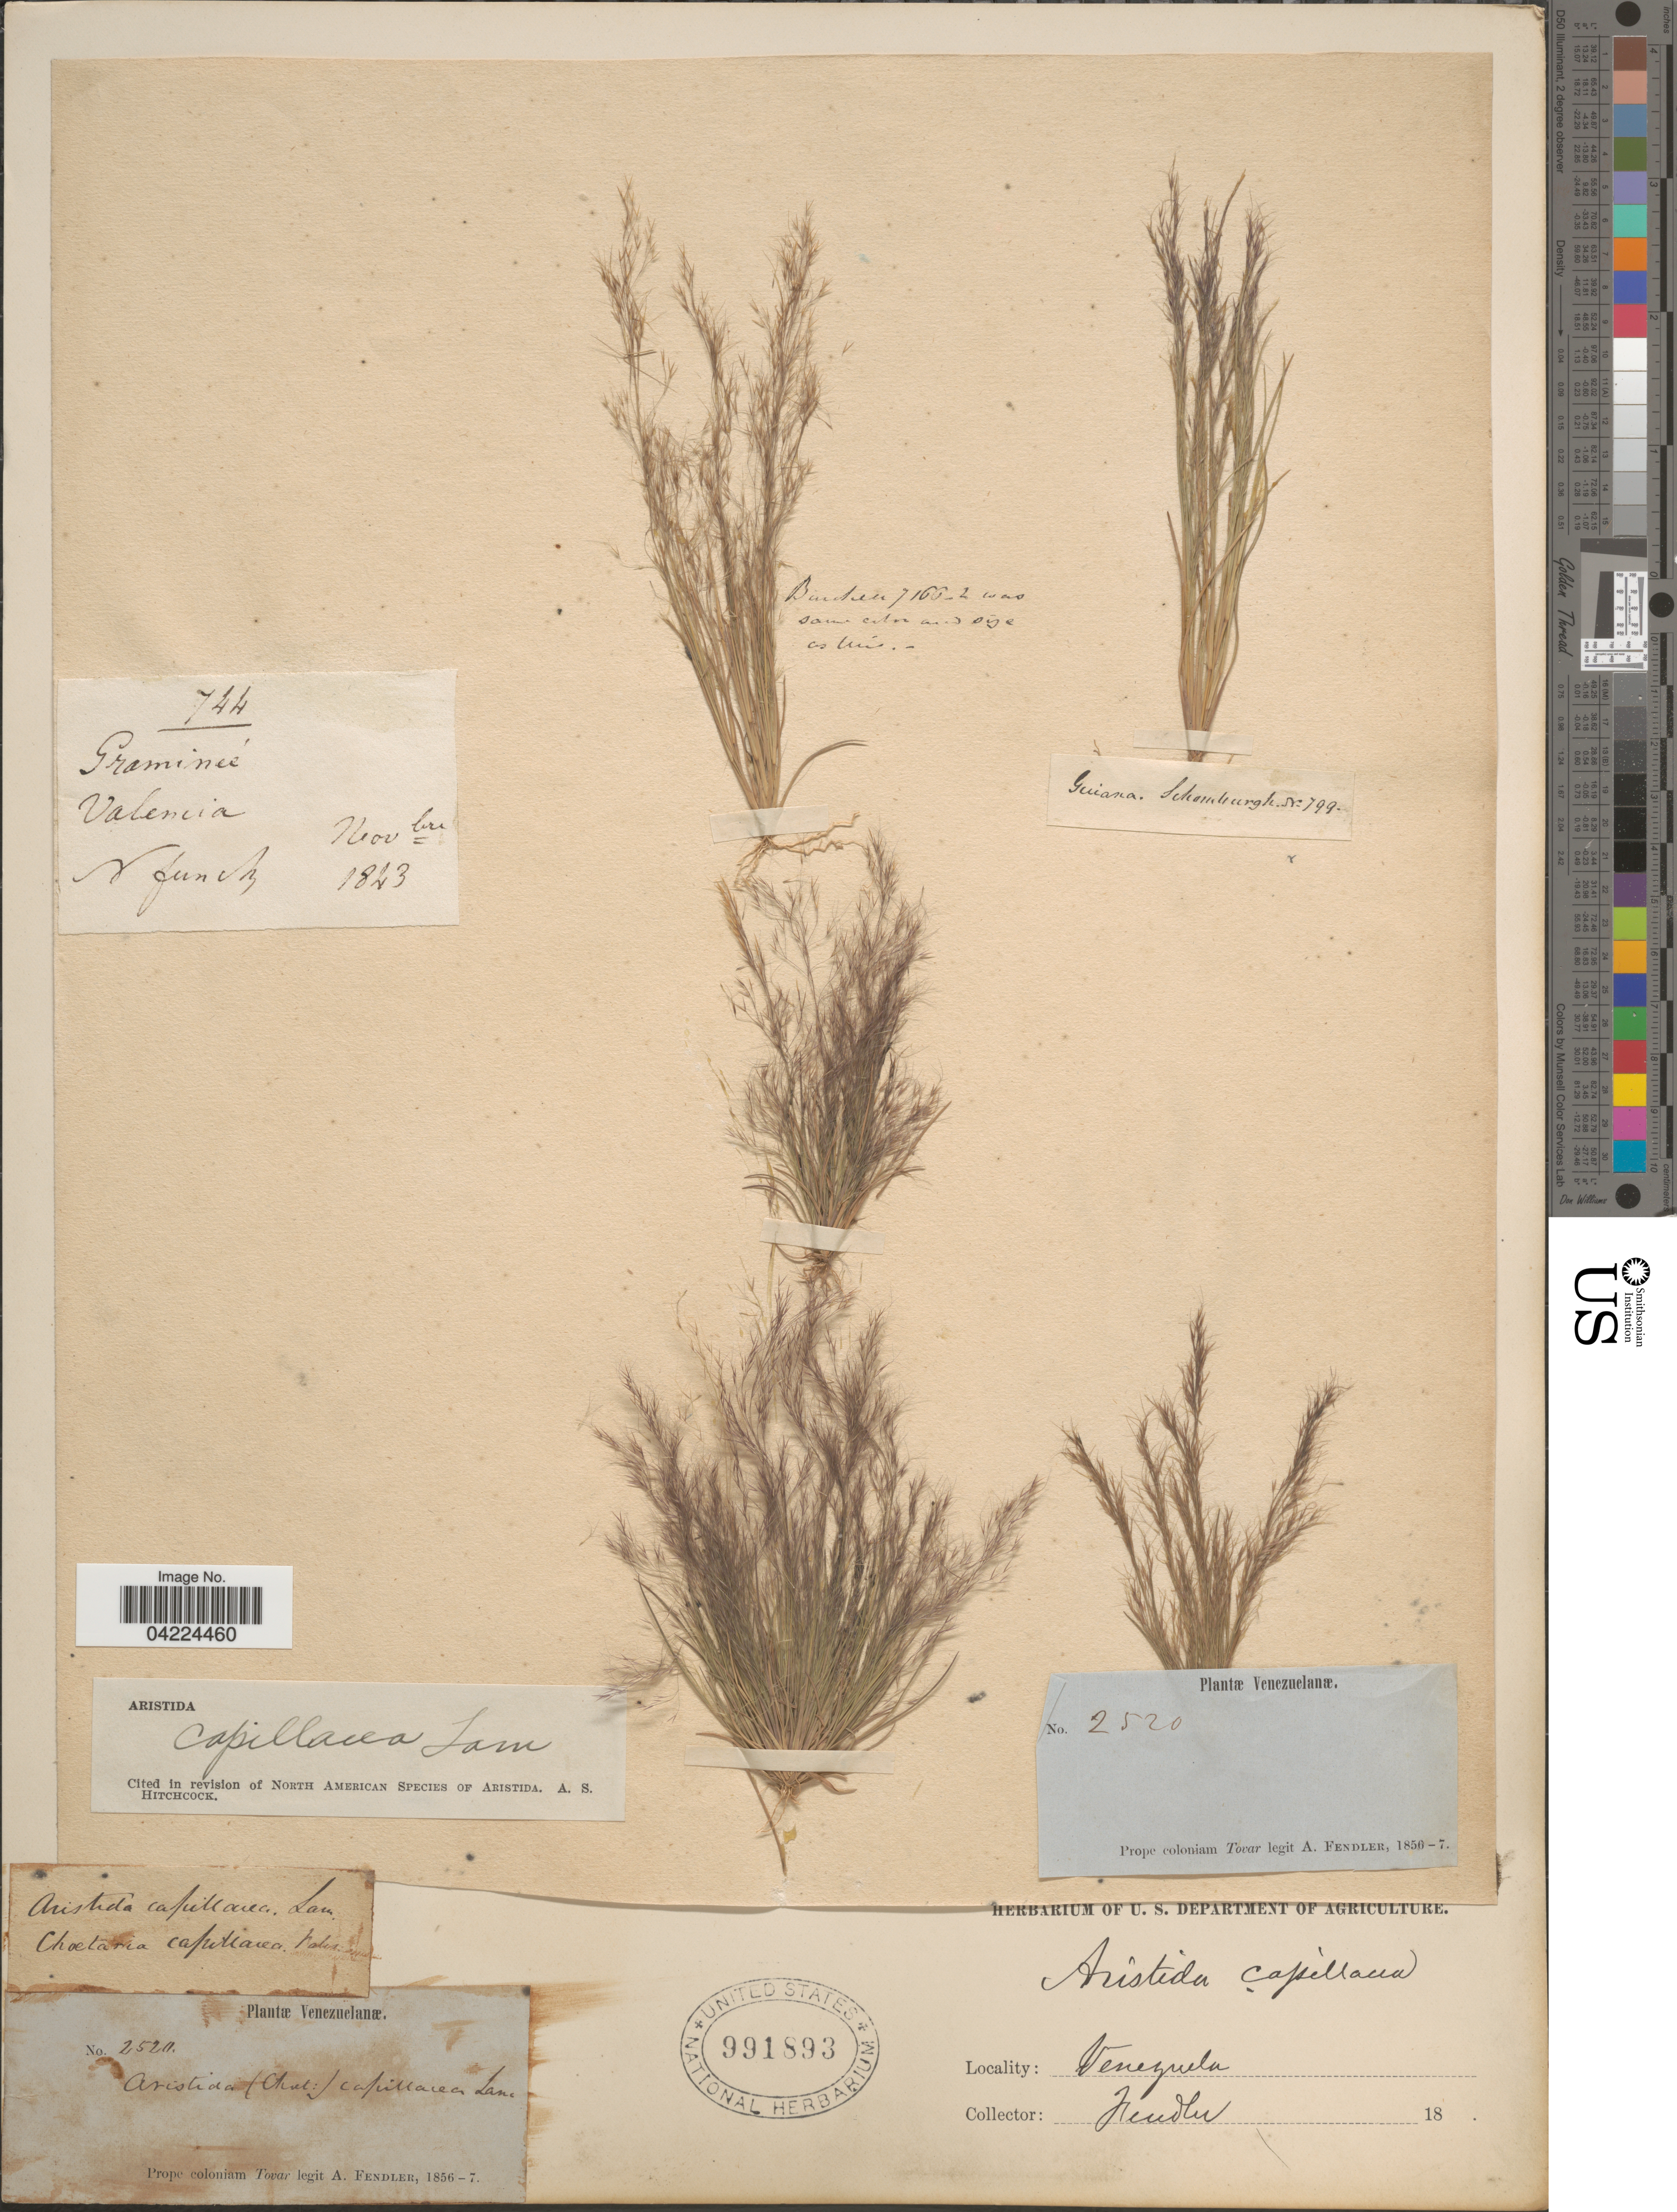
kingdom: Plantae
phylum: Tracheophyta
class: Liliopsida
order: Poales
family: Poaceae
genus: Aristida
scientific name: Aristida capillacea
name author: Lam.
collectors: -. Schomburgh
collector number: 799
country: Guyana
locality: Guiana.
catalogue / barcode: US 991893-2